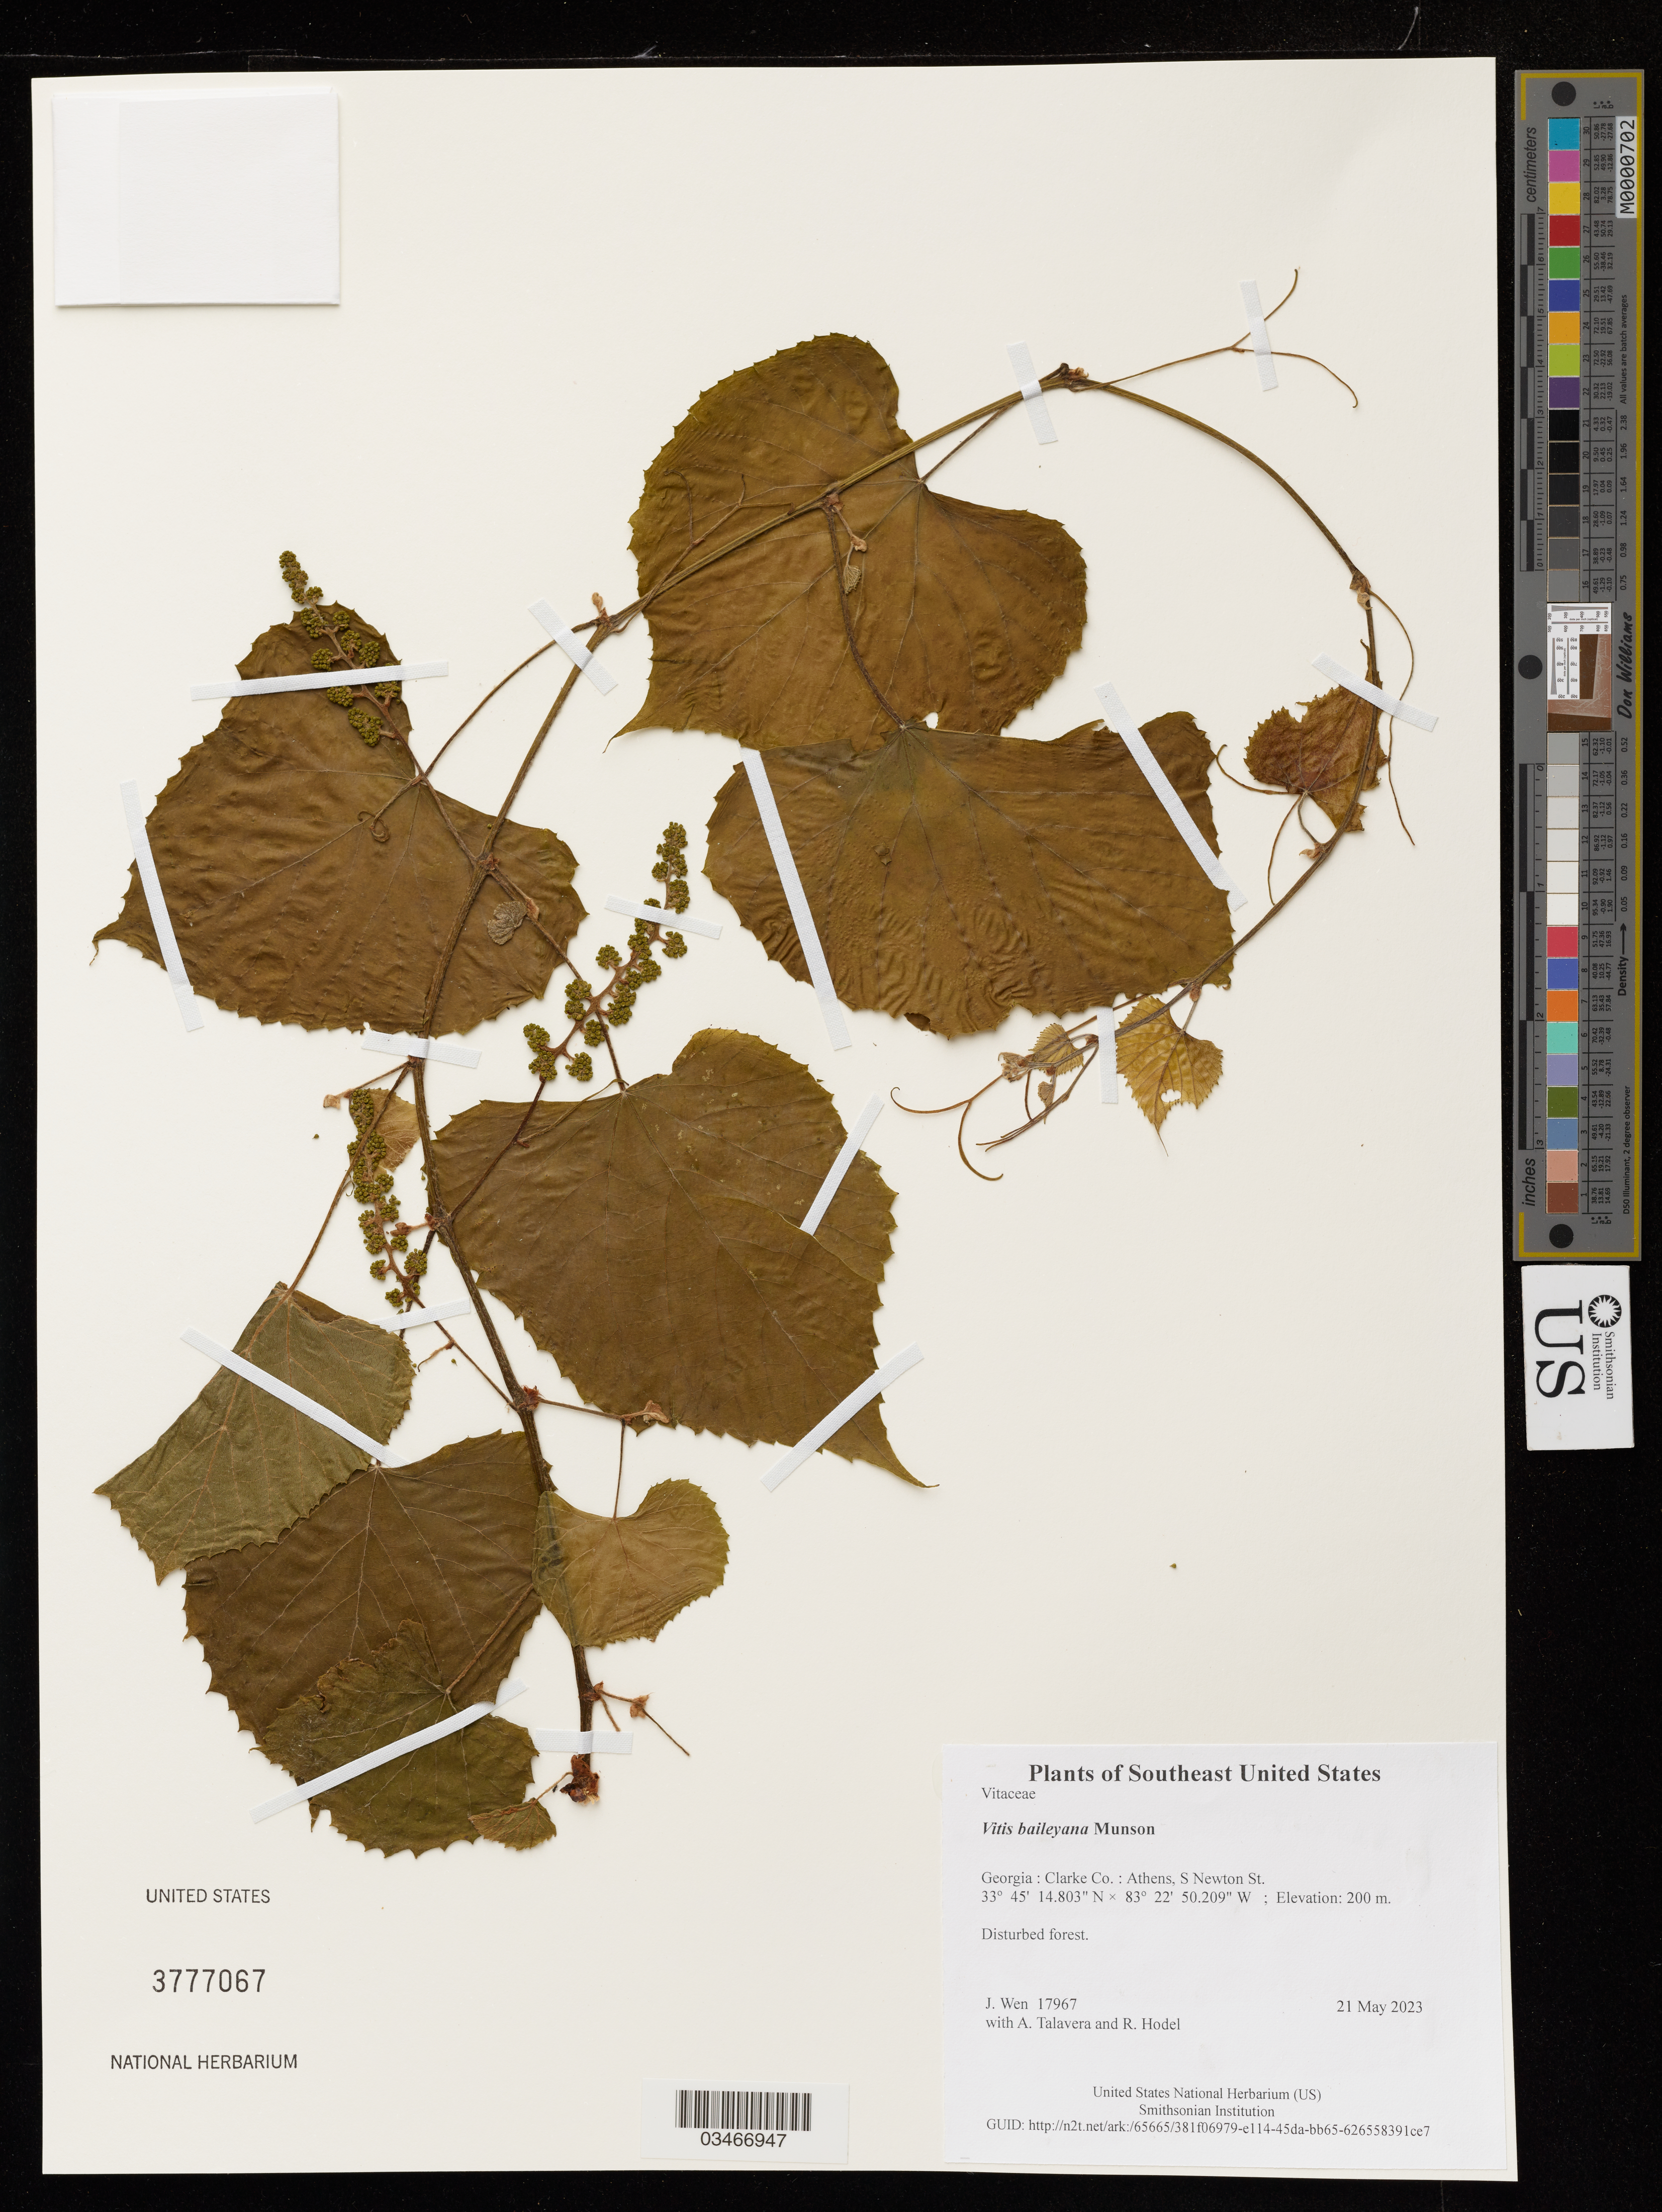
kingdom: Plantae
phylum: Tracheophyta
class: Magnoliopsida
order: Vitales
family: Vitaceae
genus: Vitis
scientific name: Vitis baileyana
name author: Munson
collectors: J. Wen, A. Talavera & R. Hodel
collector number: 17967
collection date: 2023-05-21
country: United States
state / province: Georgia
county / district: Clarke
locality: Athens, S Newton St.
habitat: Disturbed forest.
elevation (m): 200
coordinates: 33.7541119 N, 83.3806136 W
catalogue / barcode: US 3777067